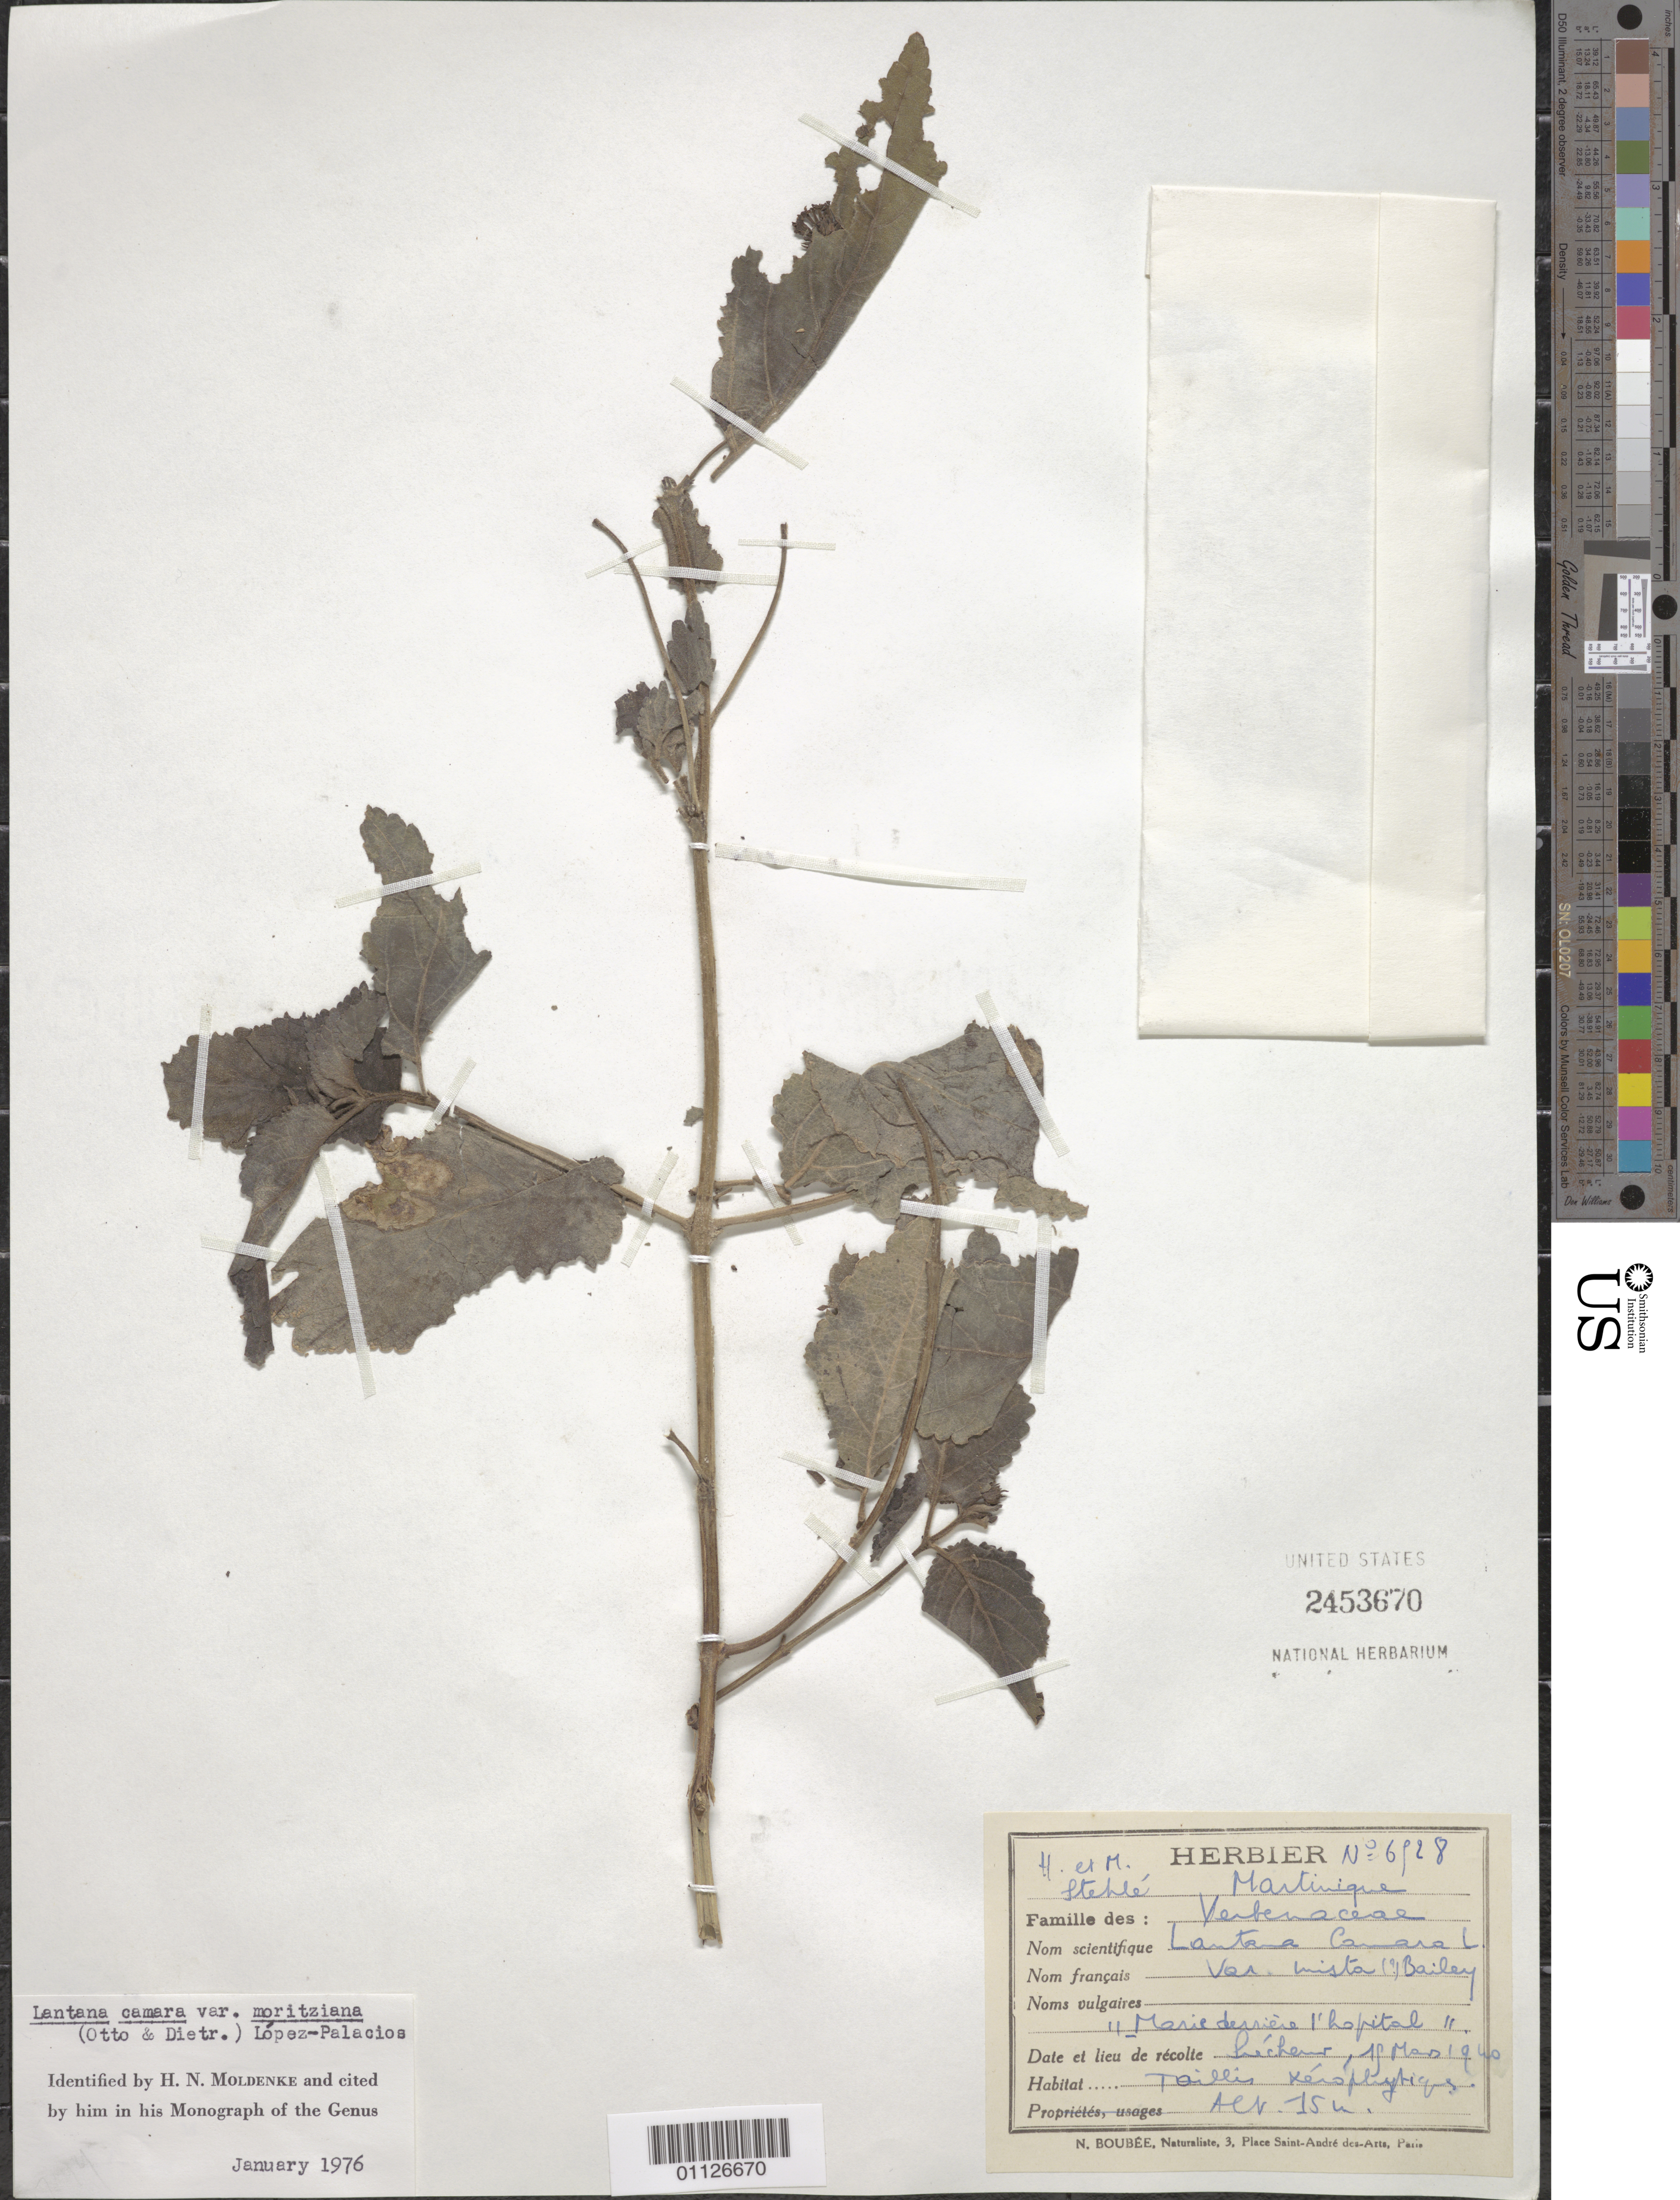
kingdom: Plantae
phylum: Tracheophyta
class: Magnoliopsida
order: Lamiales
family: Verbenaceae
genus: Lantana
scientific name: Lantana camara var. moritziana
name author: (Otto & A. Dietr.) López-Pal.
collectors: H. Stehlé & M. Stehlé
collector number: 6728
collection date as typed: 17 Mar 1940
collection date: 1940-03-17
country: Martinique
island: Martinique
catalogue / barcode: US 2453670